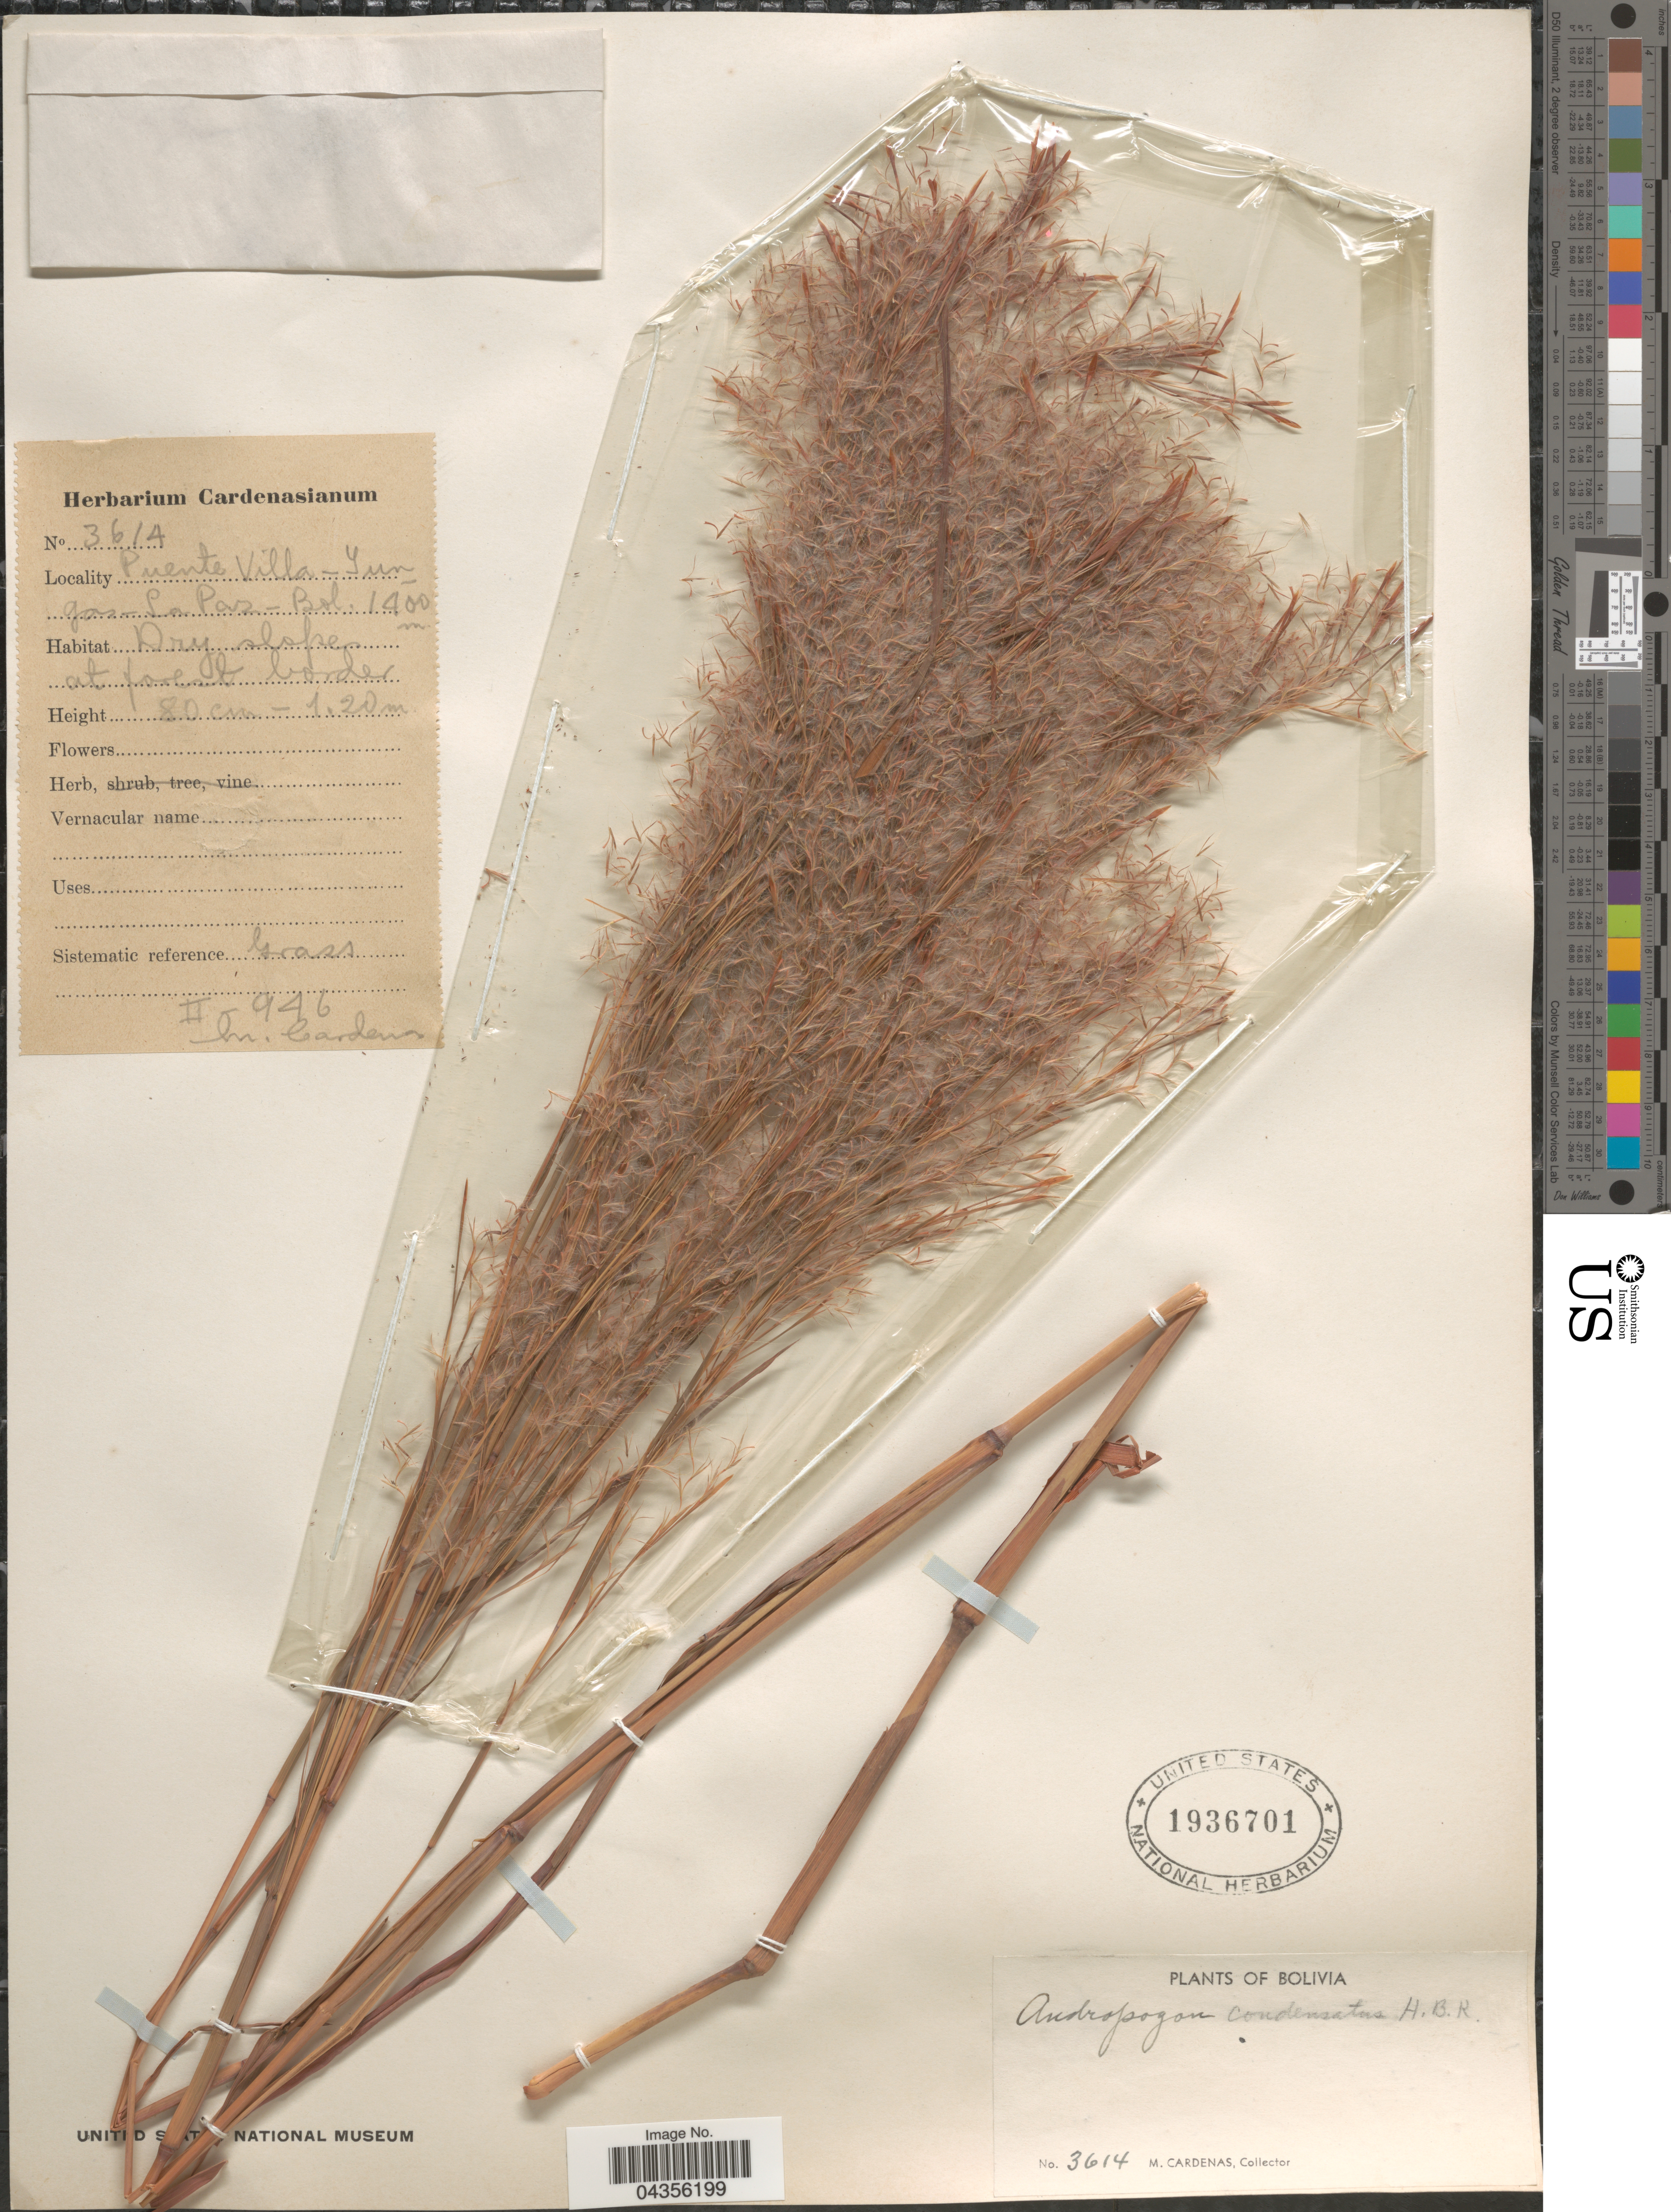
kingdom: Plantae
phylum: Tracheophyta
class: Liliopsida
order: Poales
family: Poaceae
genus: Schizachyrium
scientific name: Schizachyrium condensatum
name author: (Kunth) Nees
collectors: M. Cárdenas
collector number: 3614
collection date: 1946-02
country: Bolivia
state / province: La Paz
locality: Puente Villa - Yungas. Dry slopes at forest border.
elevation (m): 1400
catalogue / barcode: US 1936701